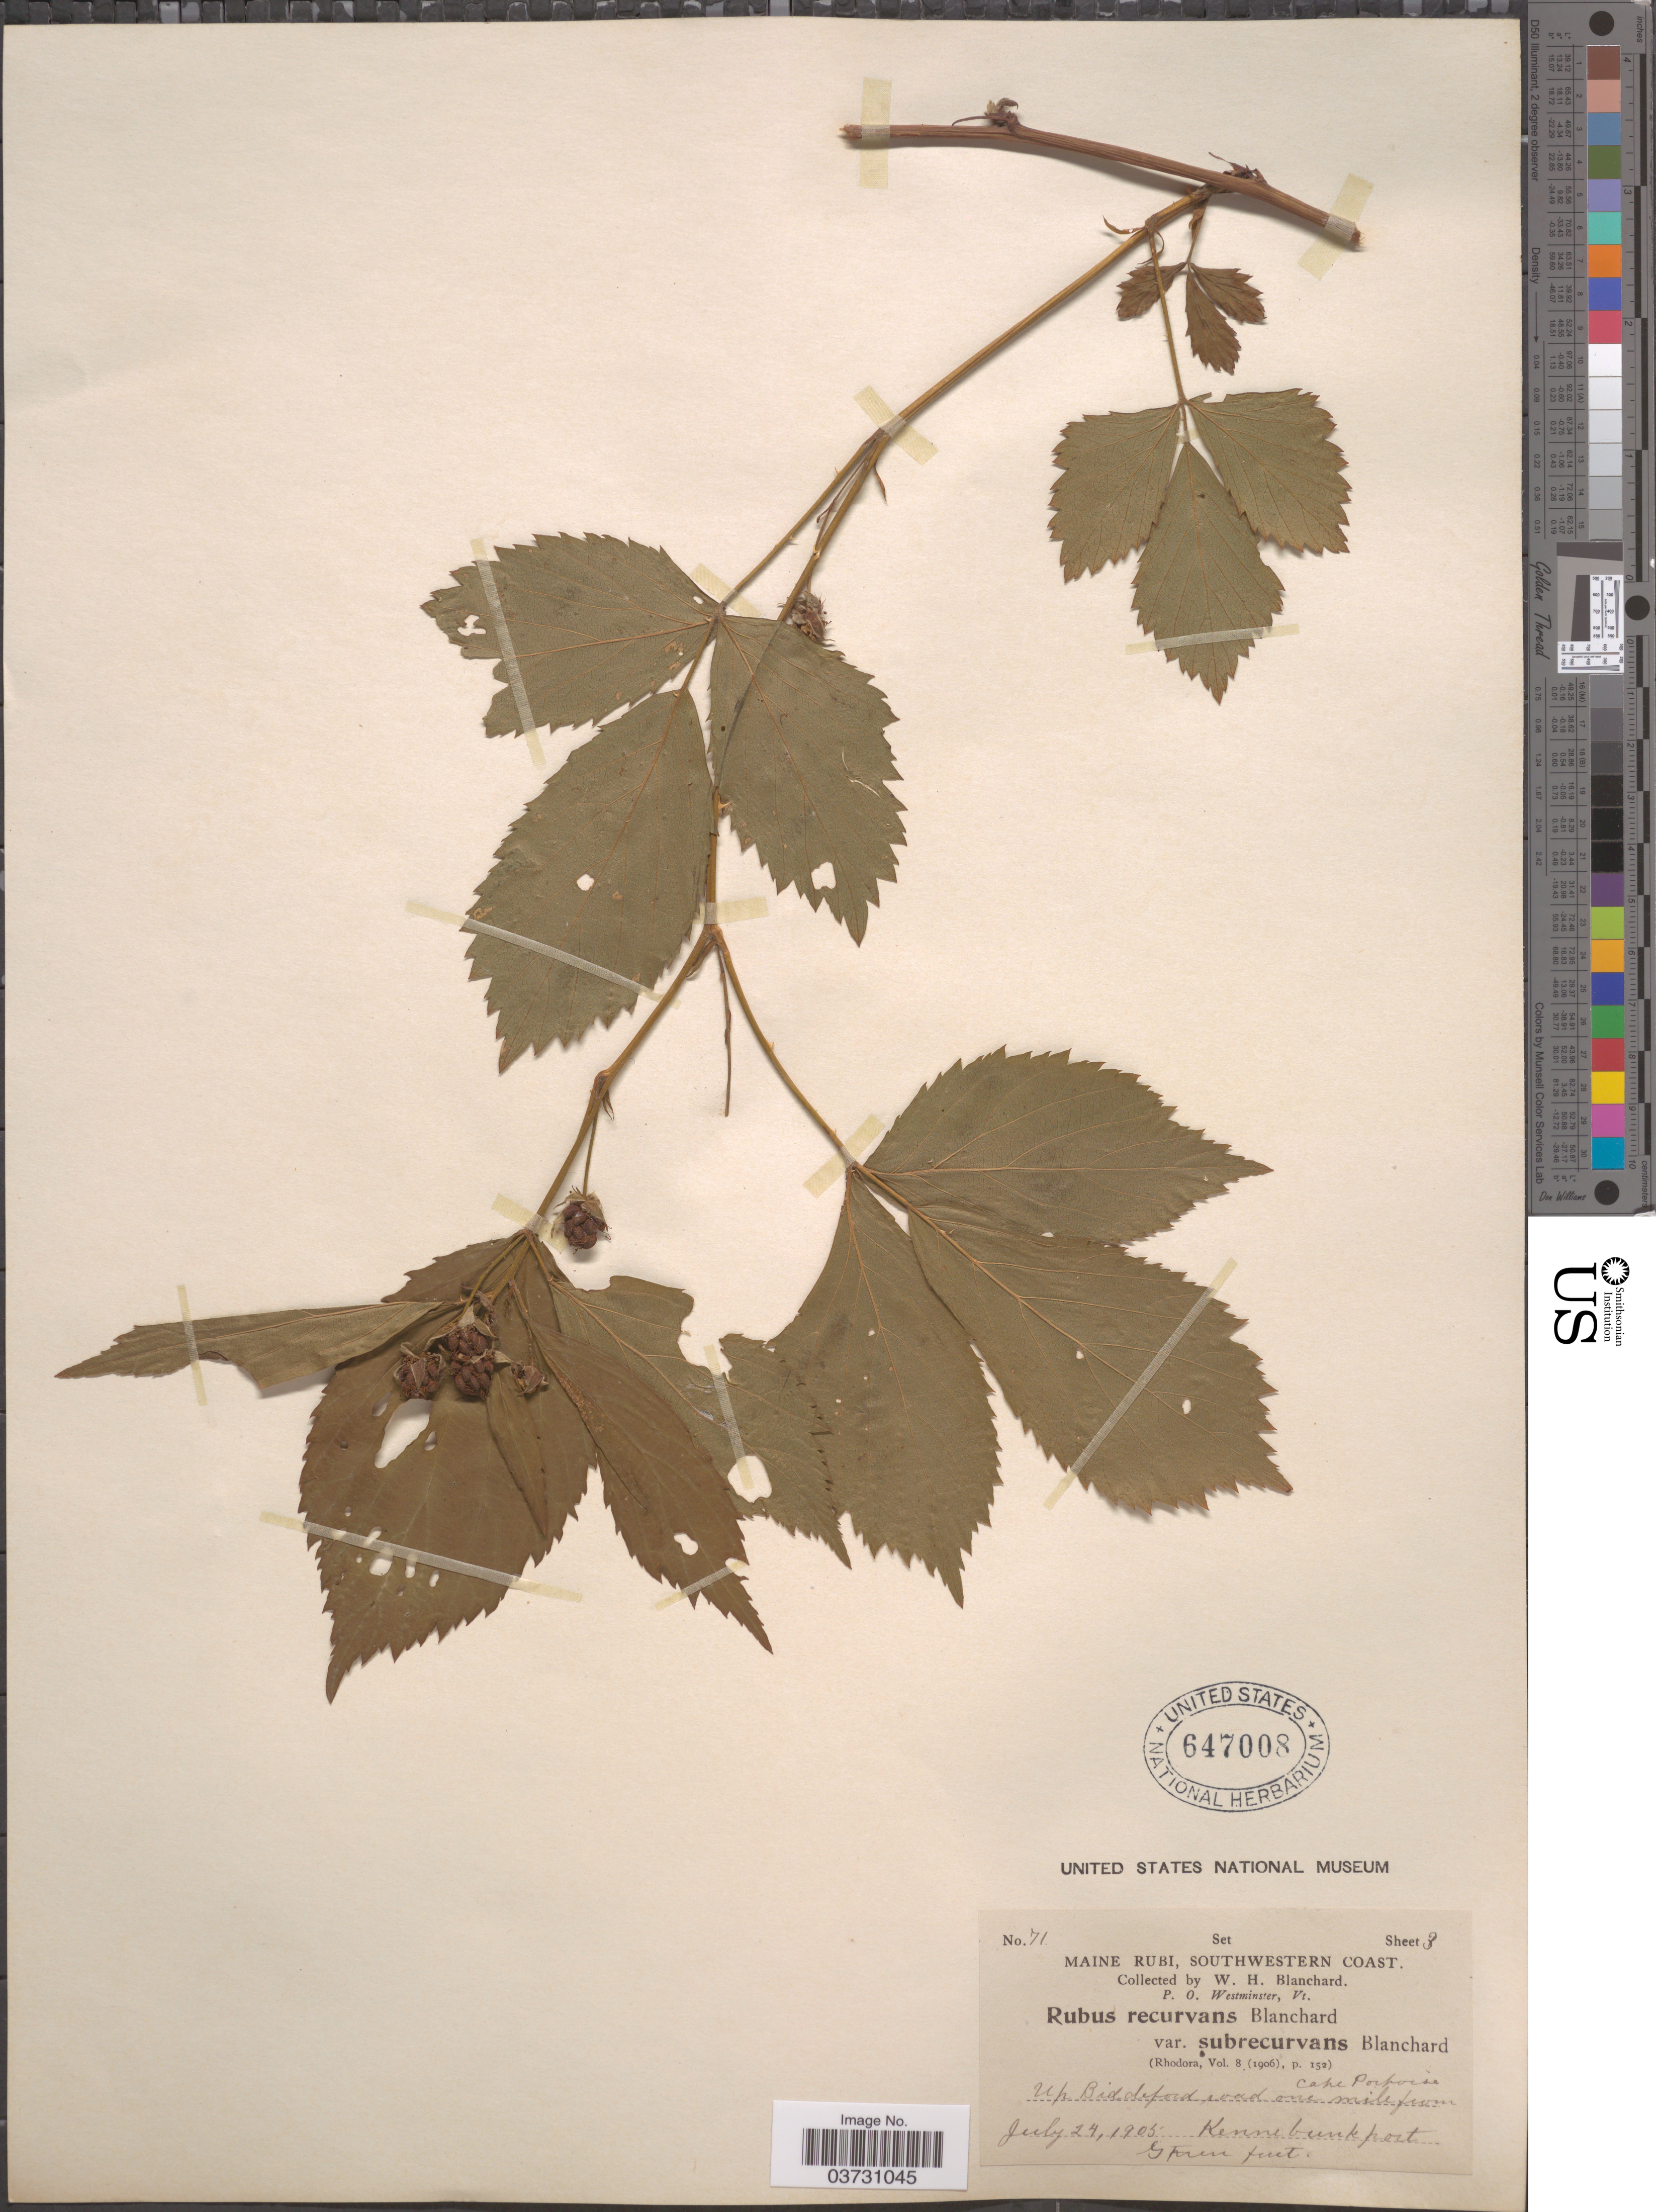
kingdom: Plantae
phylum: Tracheophyta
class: Magnoliopsida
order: Rosales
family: Rosaceae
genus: Rubus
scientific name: Rubus recurvans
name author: Blanch.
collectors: W. H. Blanchard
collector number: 71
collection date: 1905-07-24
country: United States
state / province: Maine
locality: Southwestern Coast. Up Biddeford road one mile from Kennebunkport.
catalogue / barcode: US 647008